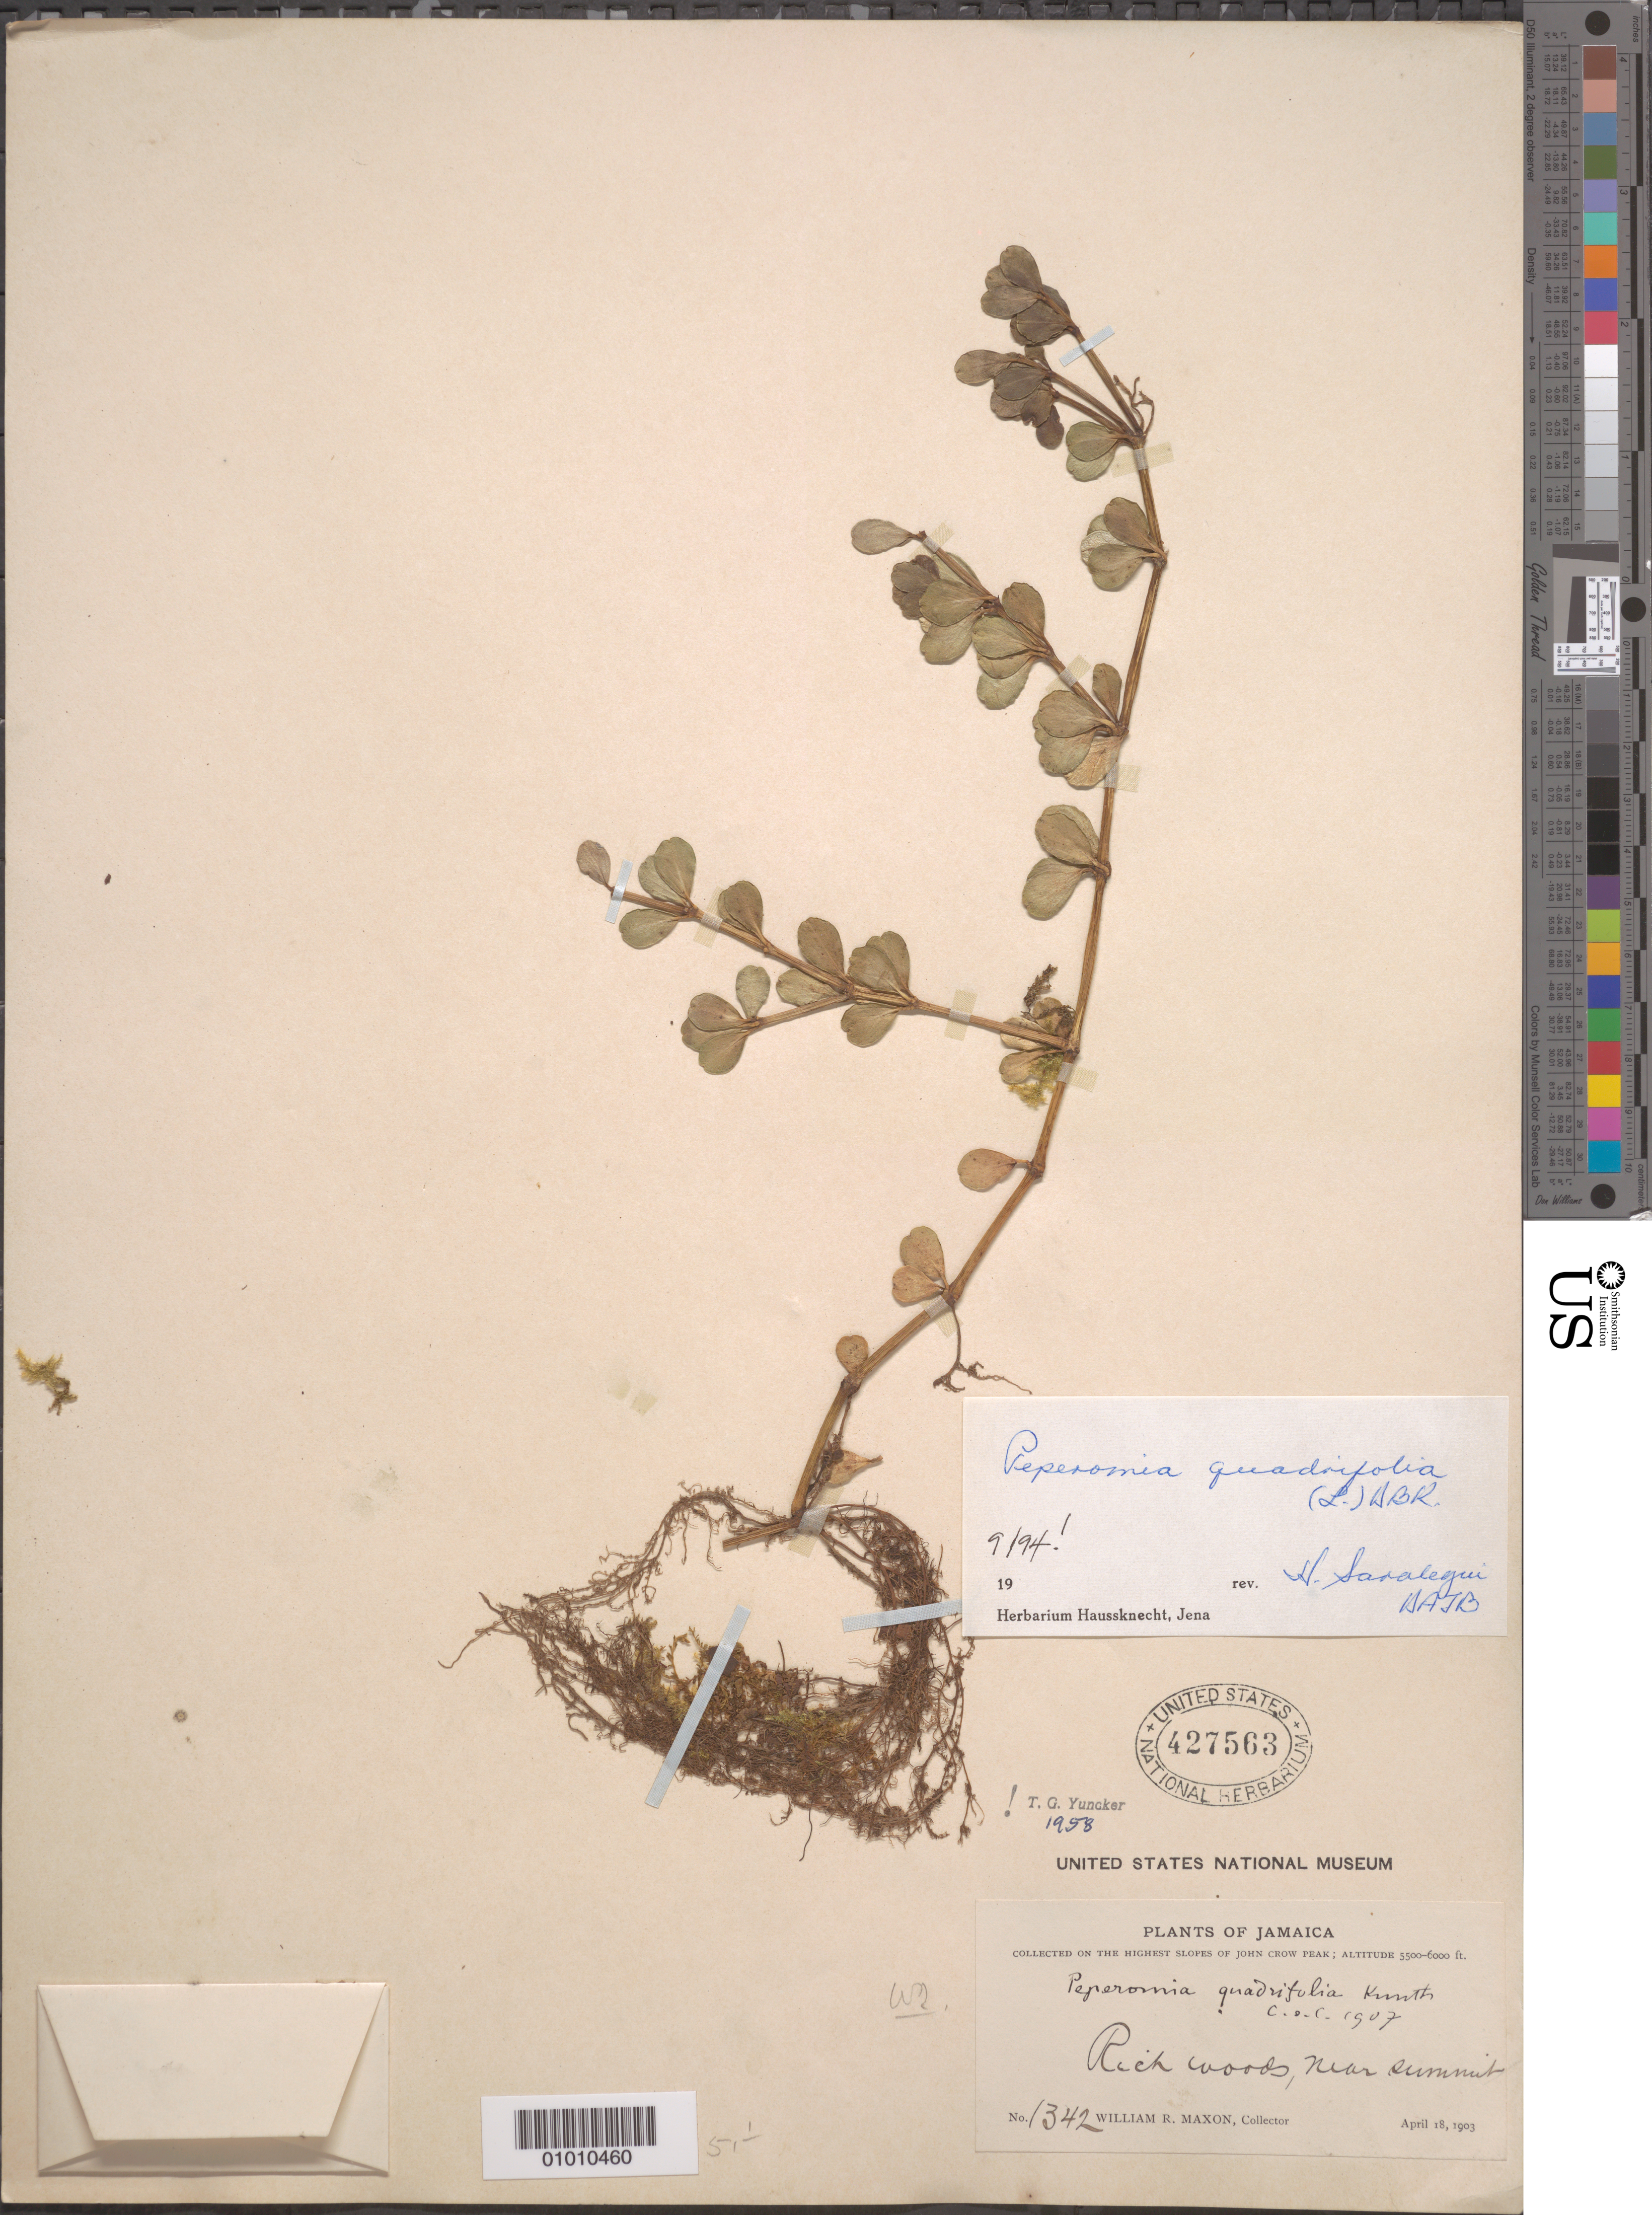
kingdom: Plantae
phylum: Tracheophyta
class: Magnoliopsida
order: Piperales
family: Piperaceae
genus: Peperomia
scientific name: Peperomia quadrifolia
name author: (L.) Kunth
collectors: W. R. Maxon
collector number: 1342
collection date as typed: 18 Apr 1903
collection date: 1903-04-18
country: Jamaica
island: Jamaica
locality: Highest slopes of John Crow Peak, rich woods near summit.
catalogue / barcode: US 427563